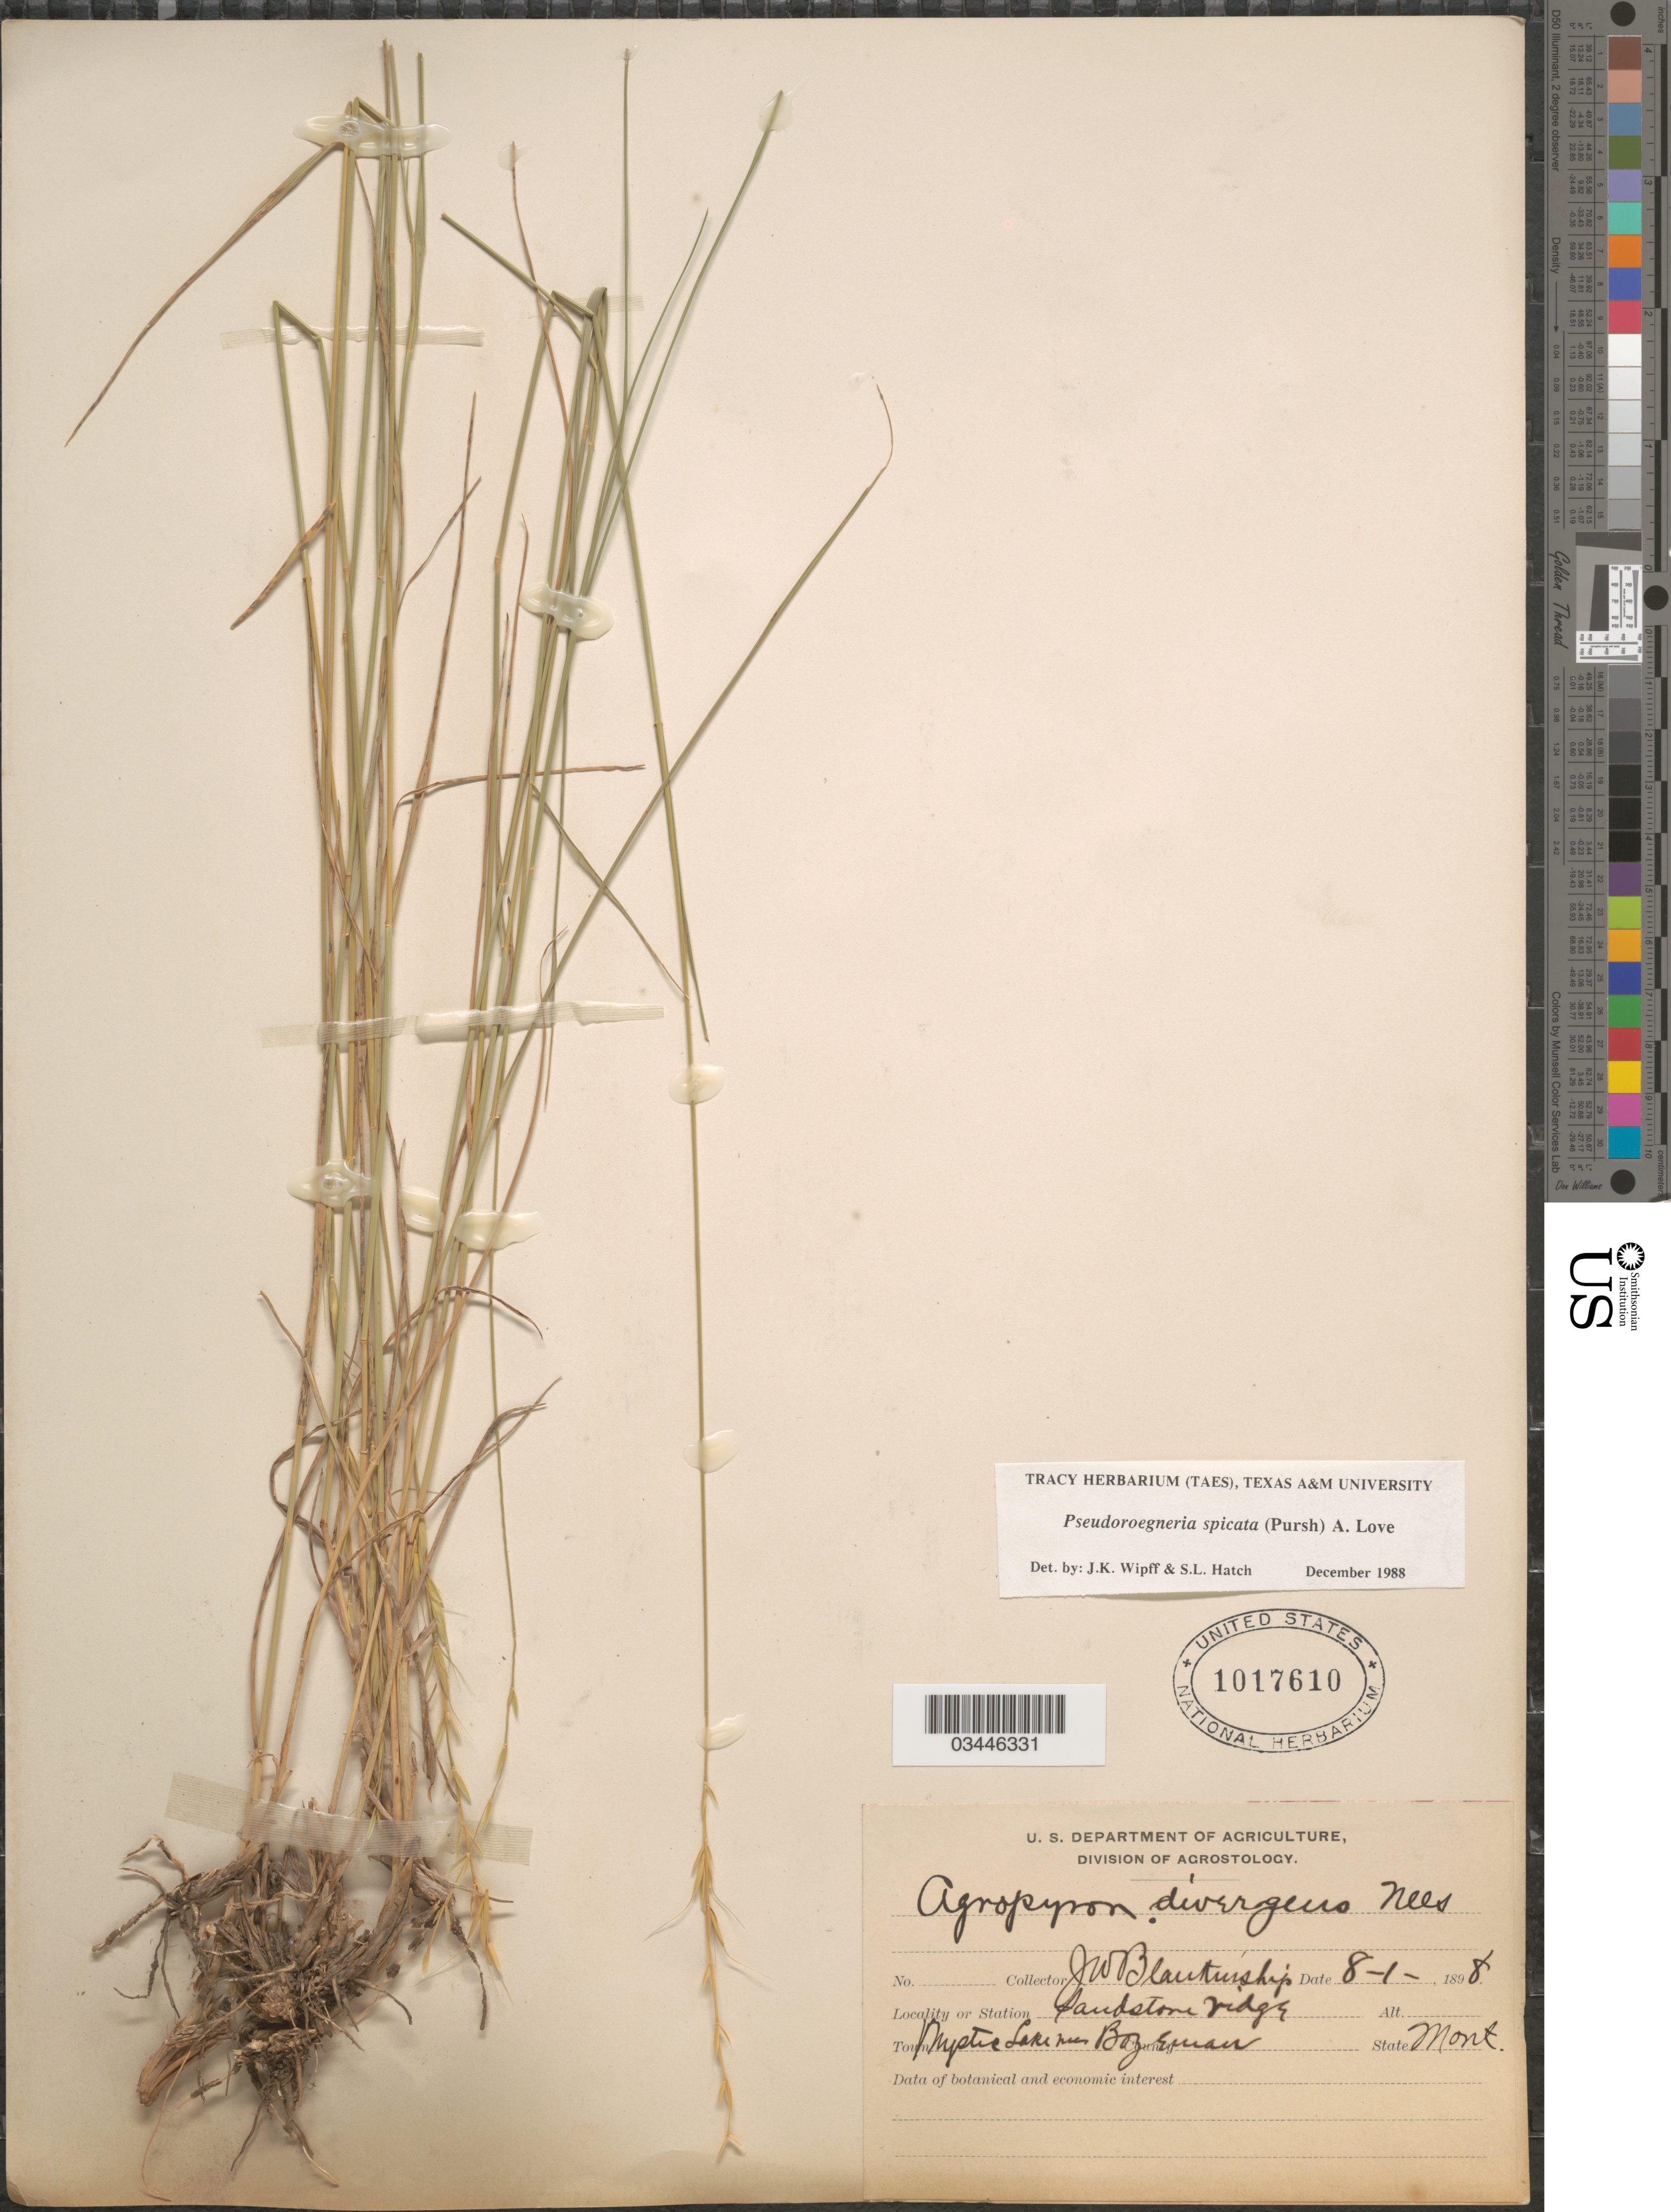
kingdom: Plantae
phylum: Tracheophyta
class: Liliopsida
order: Poales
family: Poaceae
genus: Pseudoroegneria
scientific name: Pseudoroegneria spicata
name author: (Pursh) Á. Löve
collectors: J. W. Blankinship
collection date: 1898-08-01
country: United States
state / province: Montana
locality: Sandstone ridge. Mystic Lake near Bozeman.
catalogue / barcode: US 1017610